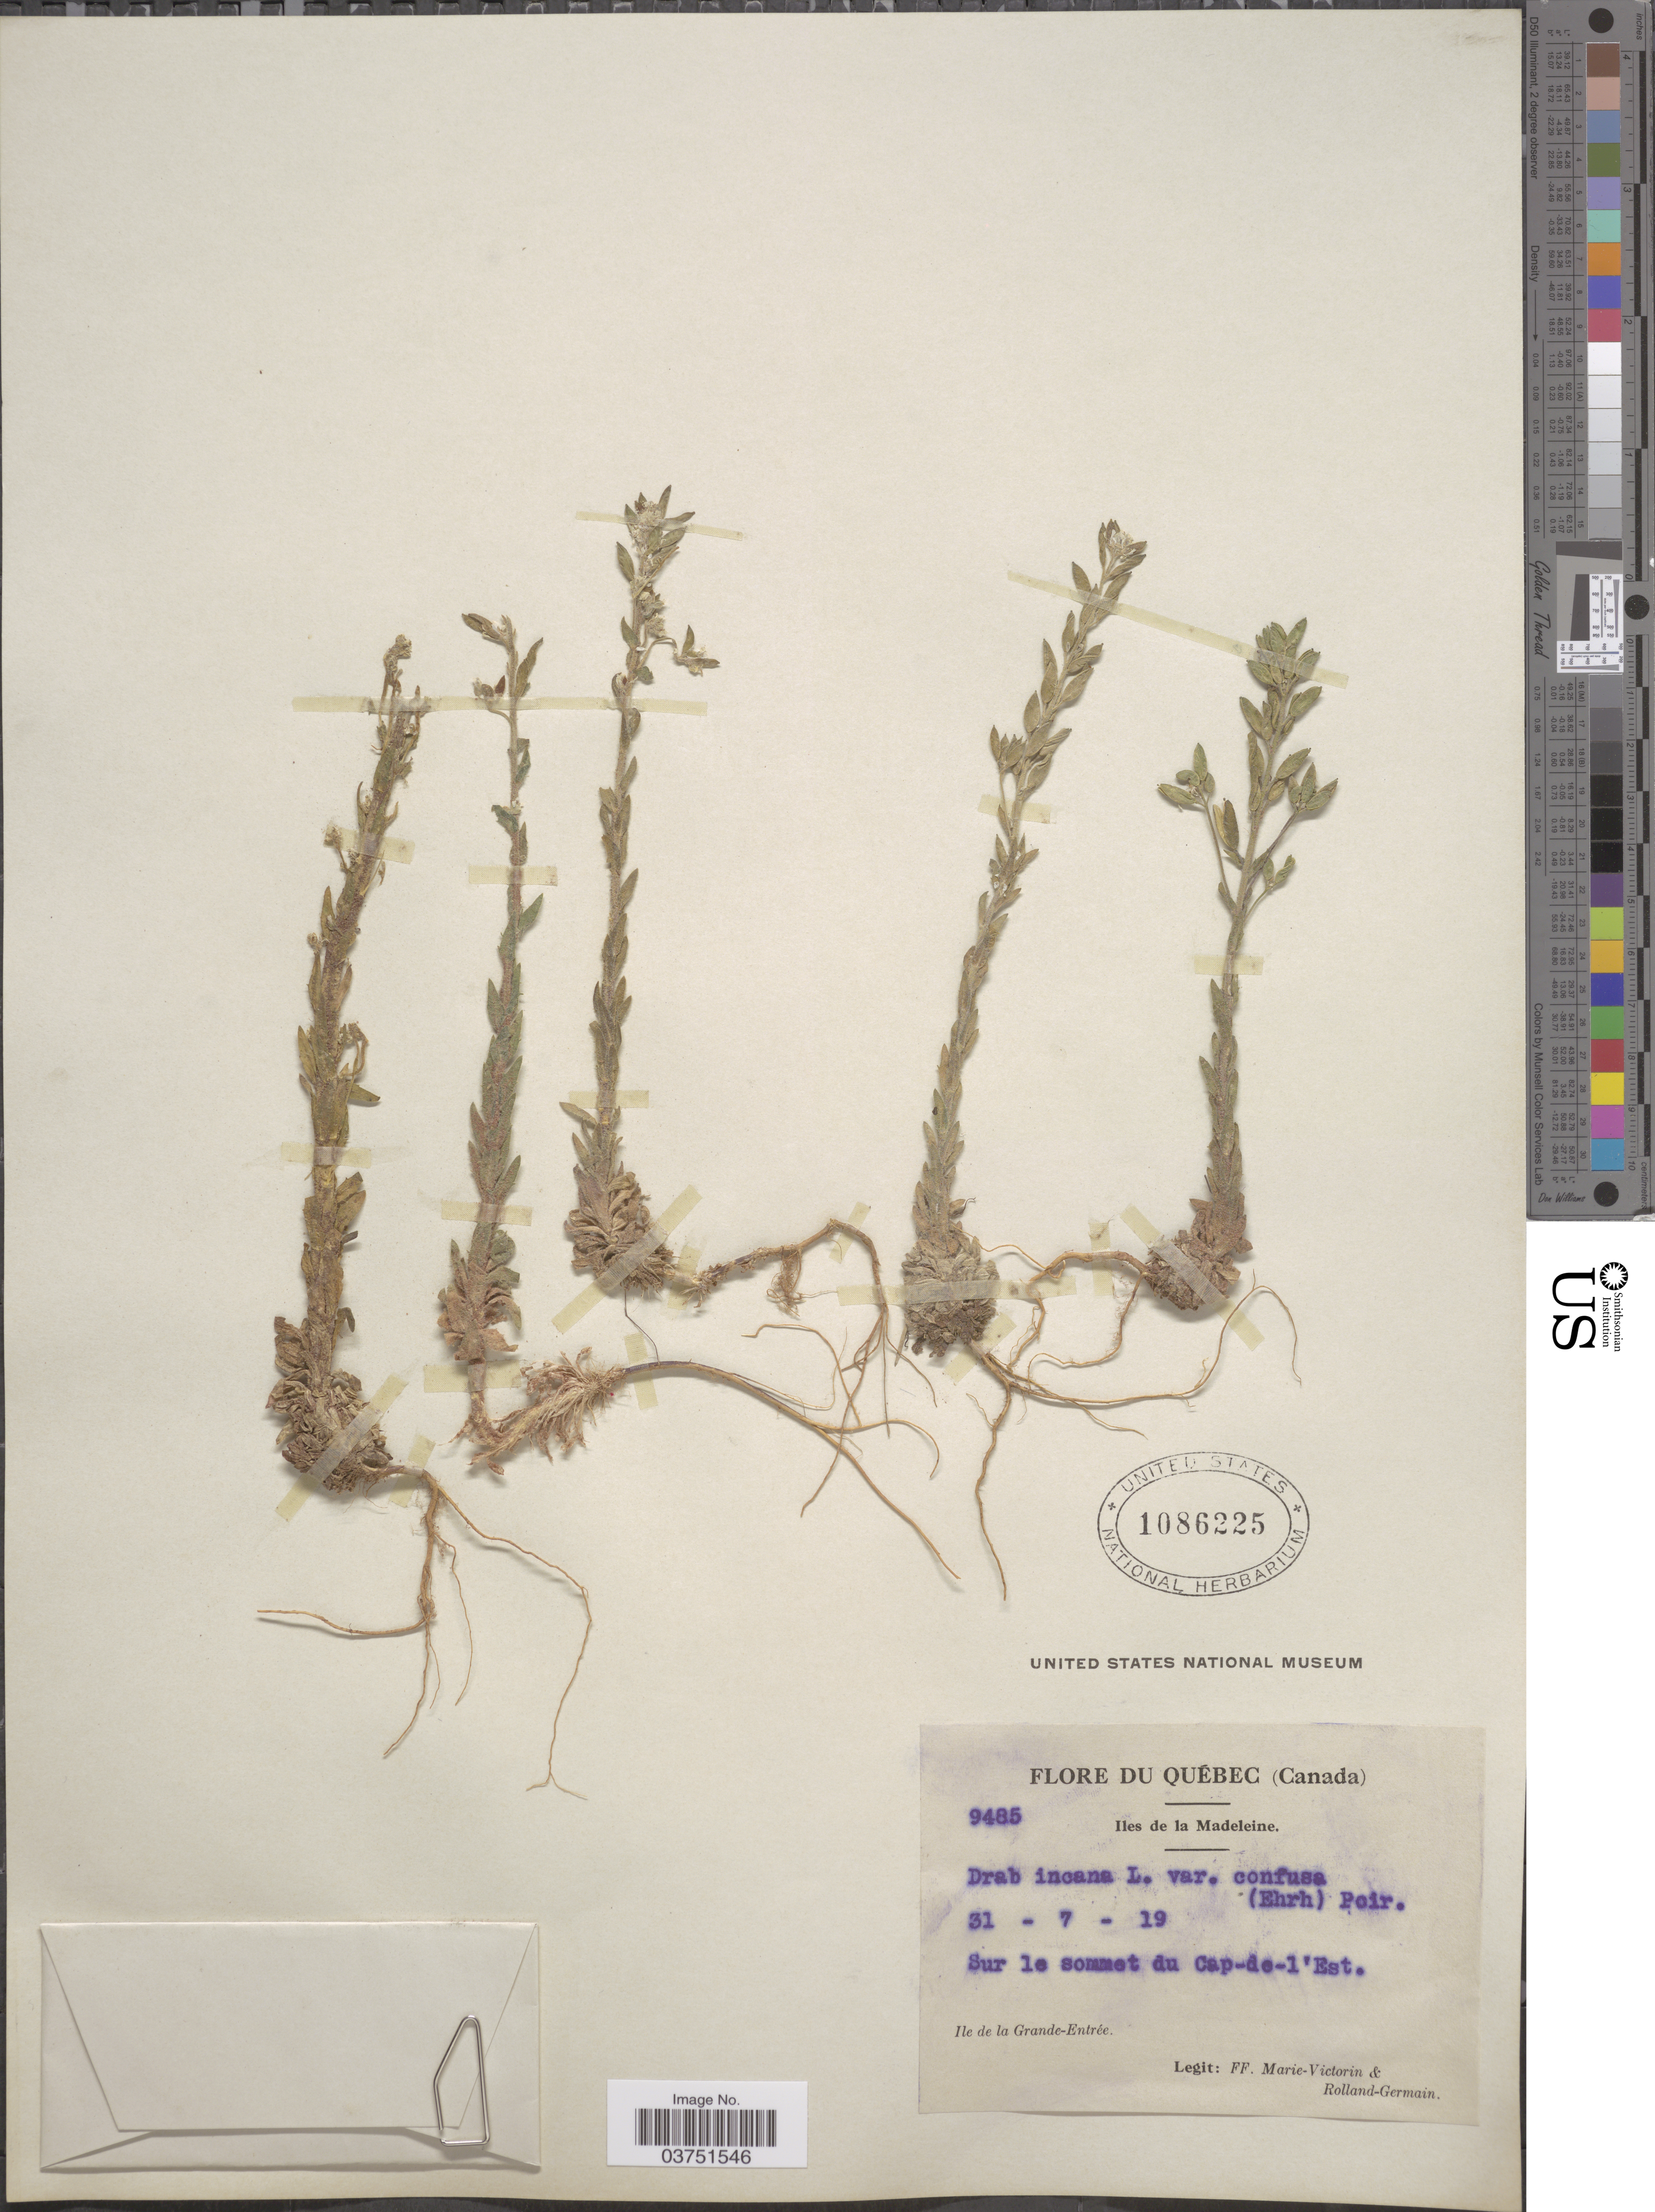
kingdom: Plantae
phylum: Tracheophyta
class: Magnoliopsida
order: Brassicales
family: Brassicaceae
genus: Draba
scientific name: Draba incana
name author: L.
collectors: F. Marie-Victorin & Rolland-Germain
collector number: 9485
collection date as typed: Transcribed d/m/y: 31/7/19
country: Canada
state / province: Quebec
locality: Iles de la Madeleine. Sur le sommet du Cap-de-l'Est. Ile de la Grande-Entrée.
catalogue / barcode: US 1086225